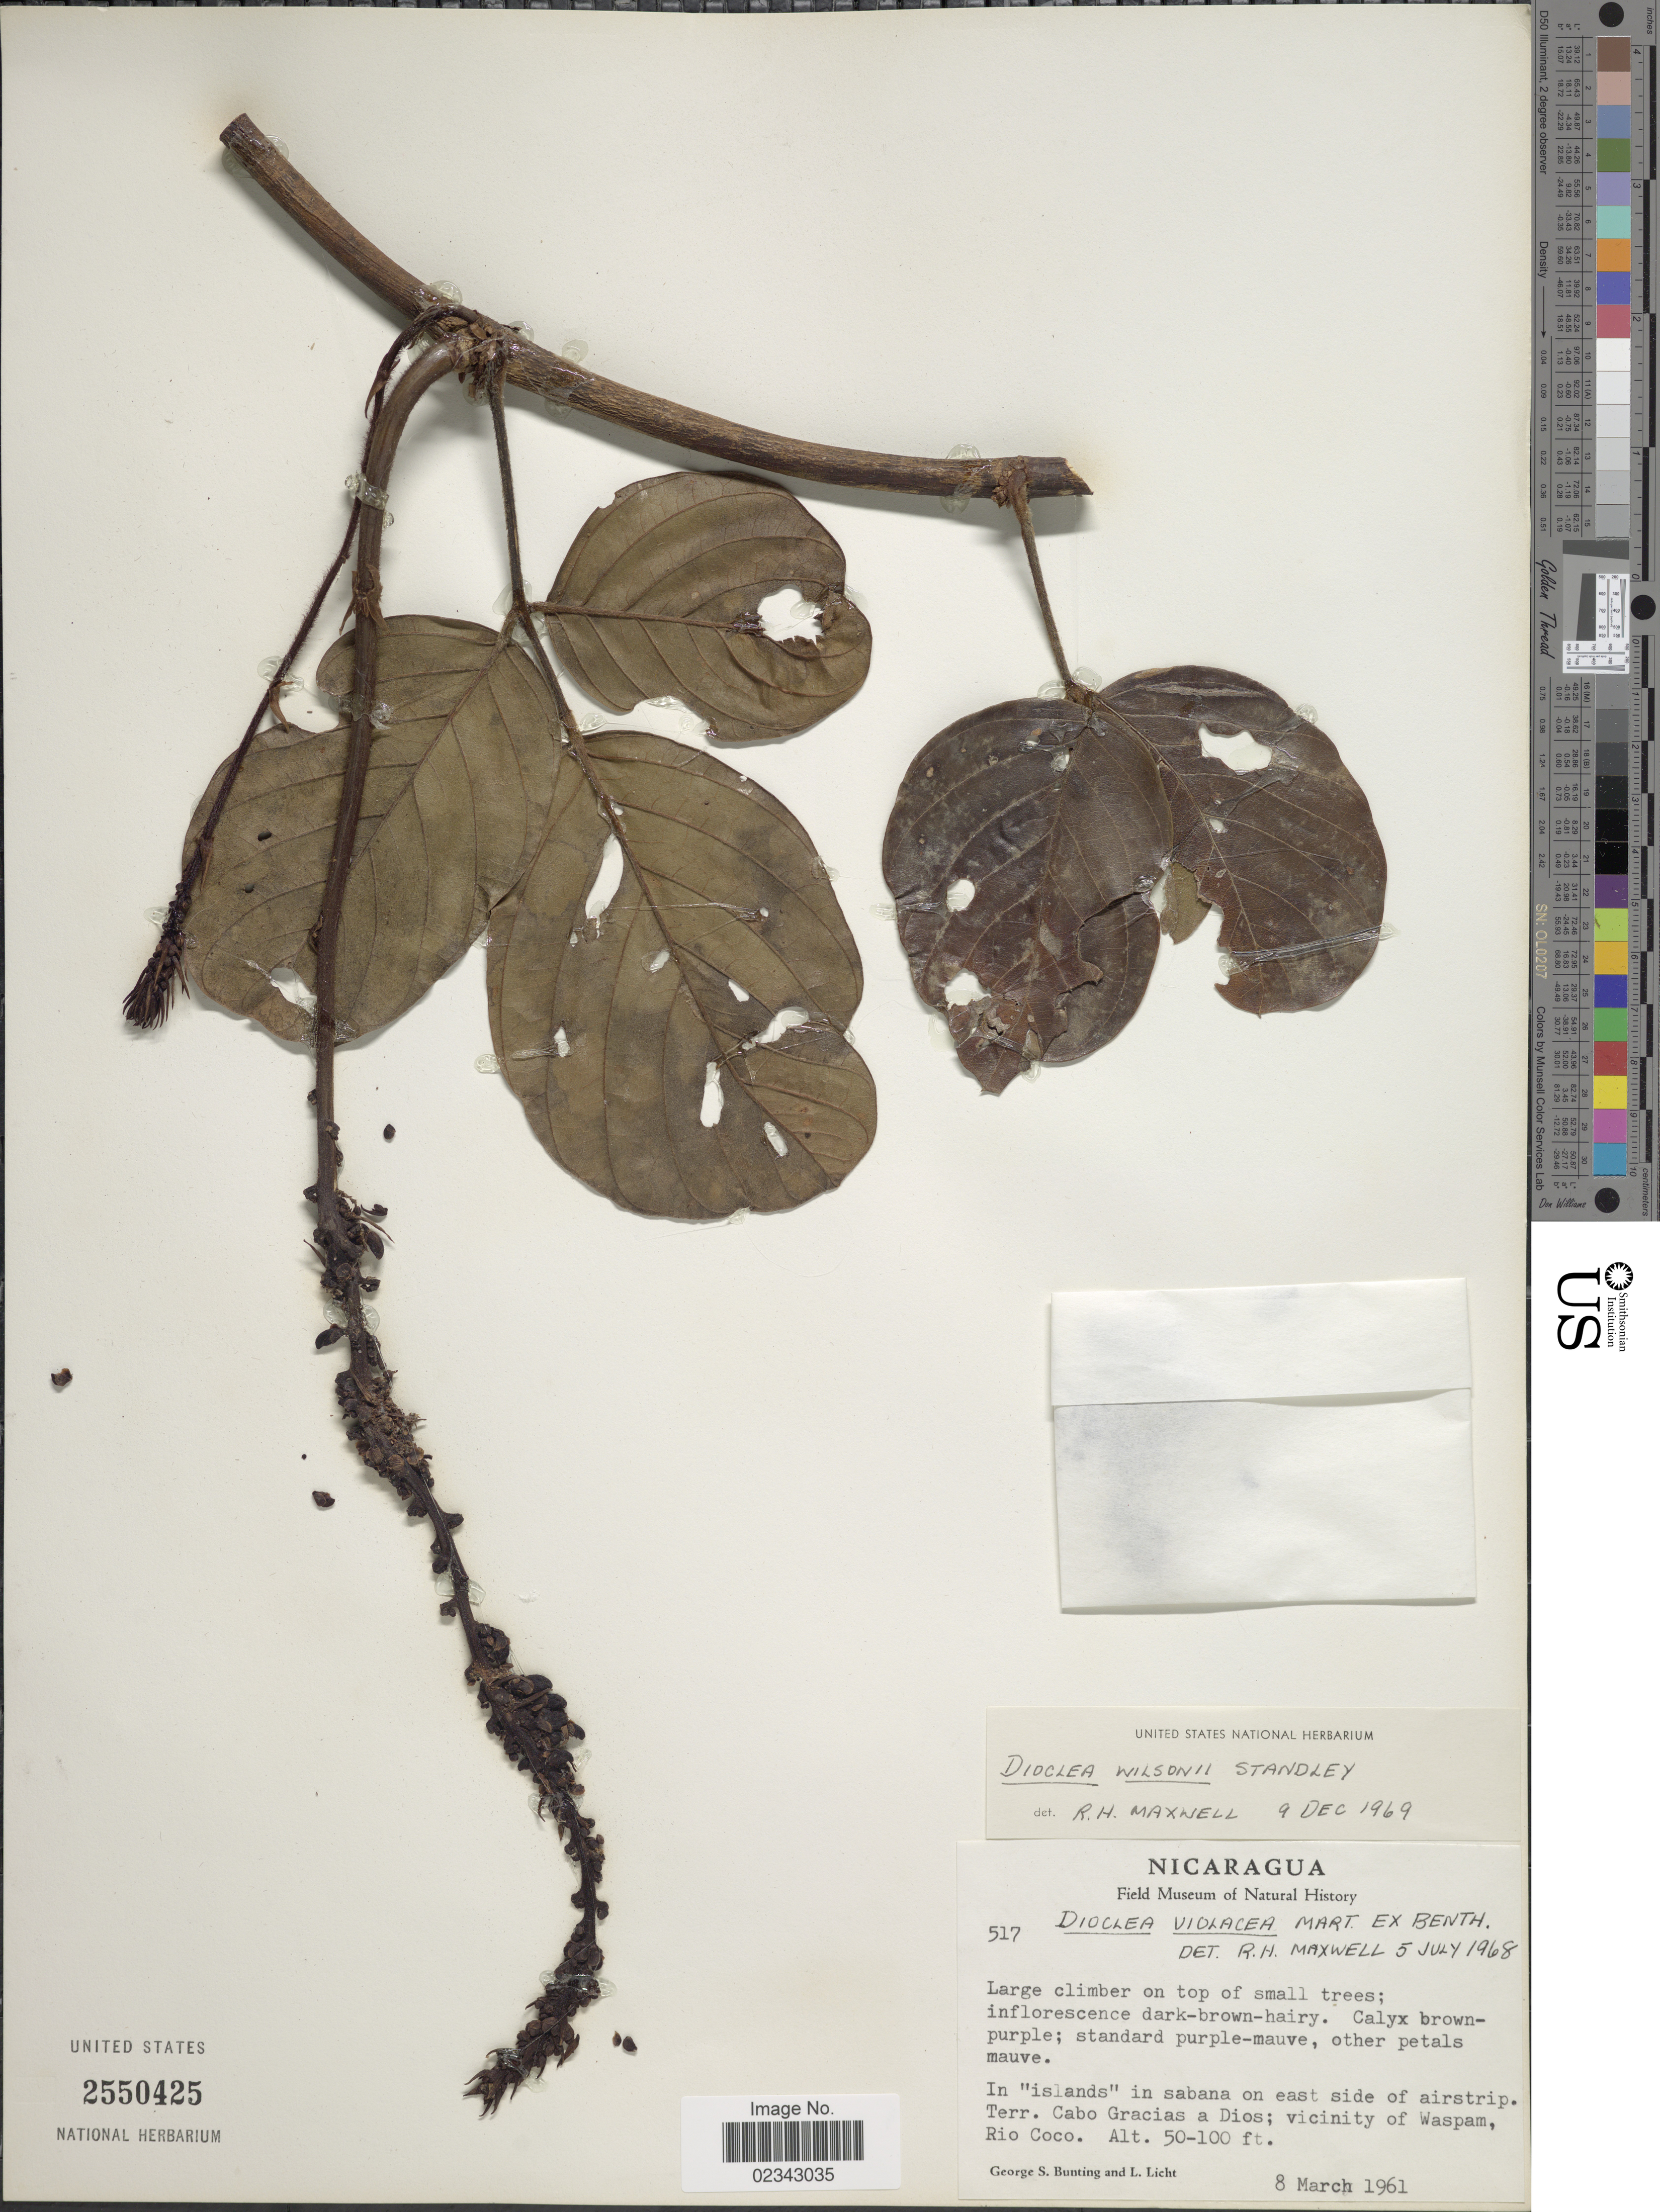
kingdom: Plantae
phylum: Tracheophyta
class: Magnoliopsida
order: Fabales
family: Fabaceae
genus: Macropsychanthus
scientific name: Macropsychanthus wilsonii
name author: (Standl.) L.P. Queiroz & Snak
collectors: G. S. Bunting & L. Licht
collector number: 517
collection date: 1961-03-08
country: Honduras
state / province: Gracias de Dios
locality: In ' islands' in sabana on east side of airstrip. Terr. Cabo Gracias a Dios; vicinity of Waspam, Rio Coco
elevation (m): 15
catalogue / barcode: US 2550425